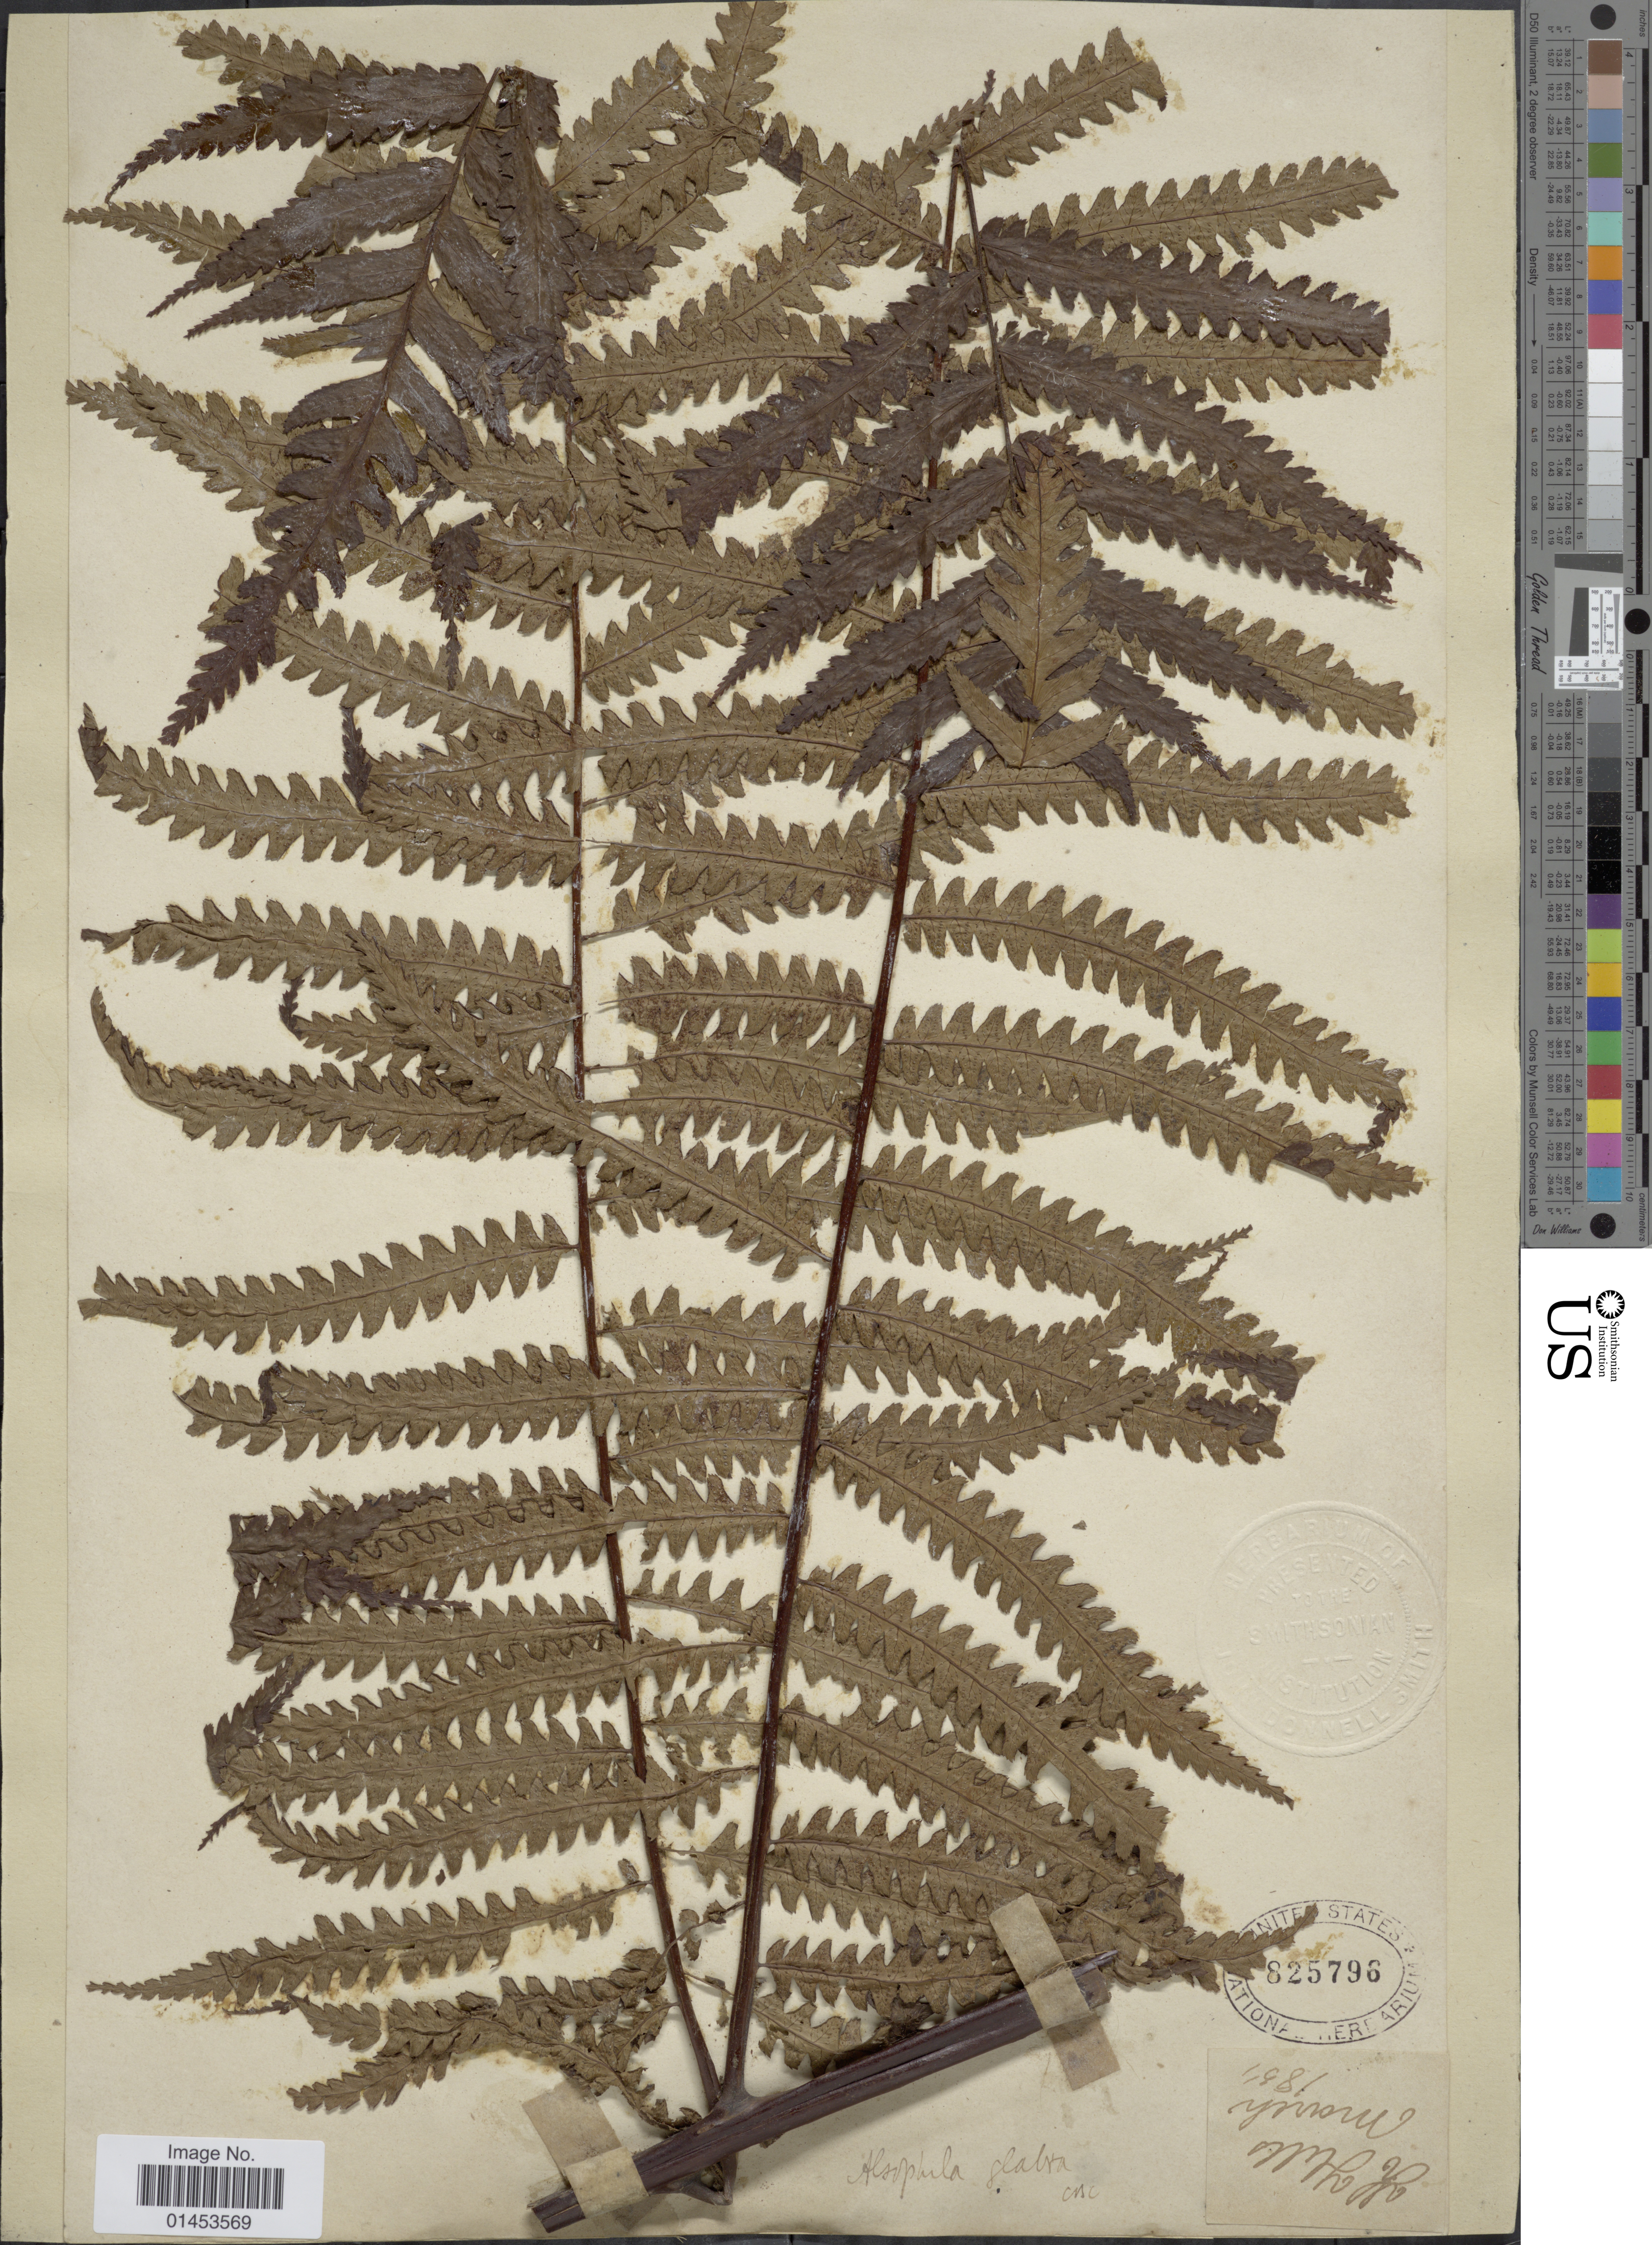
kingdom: Plantae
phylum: Tracheophyta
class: Polypodiopsida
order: Cyatheales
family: Cyatheaceae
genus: Cyathea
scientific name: Cyathea gigantea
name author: (Wall. ex Hook.) Holttum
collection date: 1834-03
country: India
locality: K. Hills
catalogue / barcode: US 825796